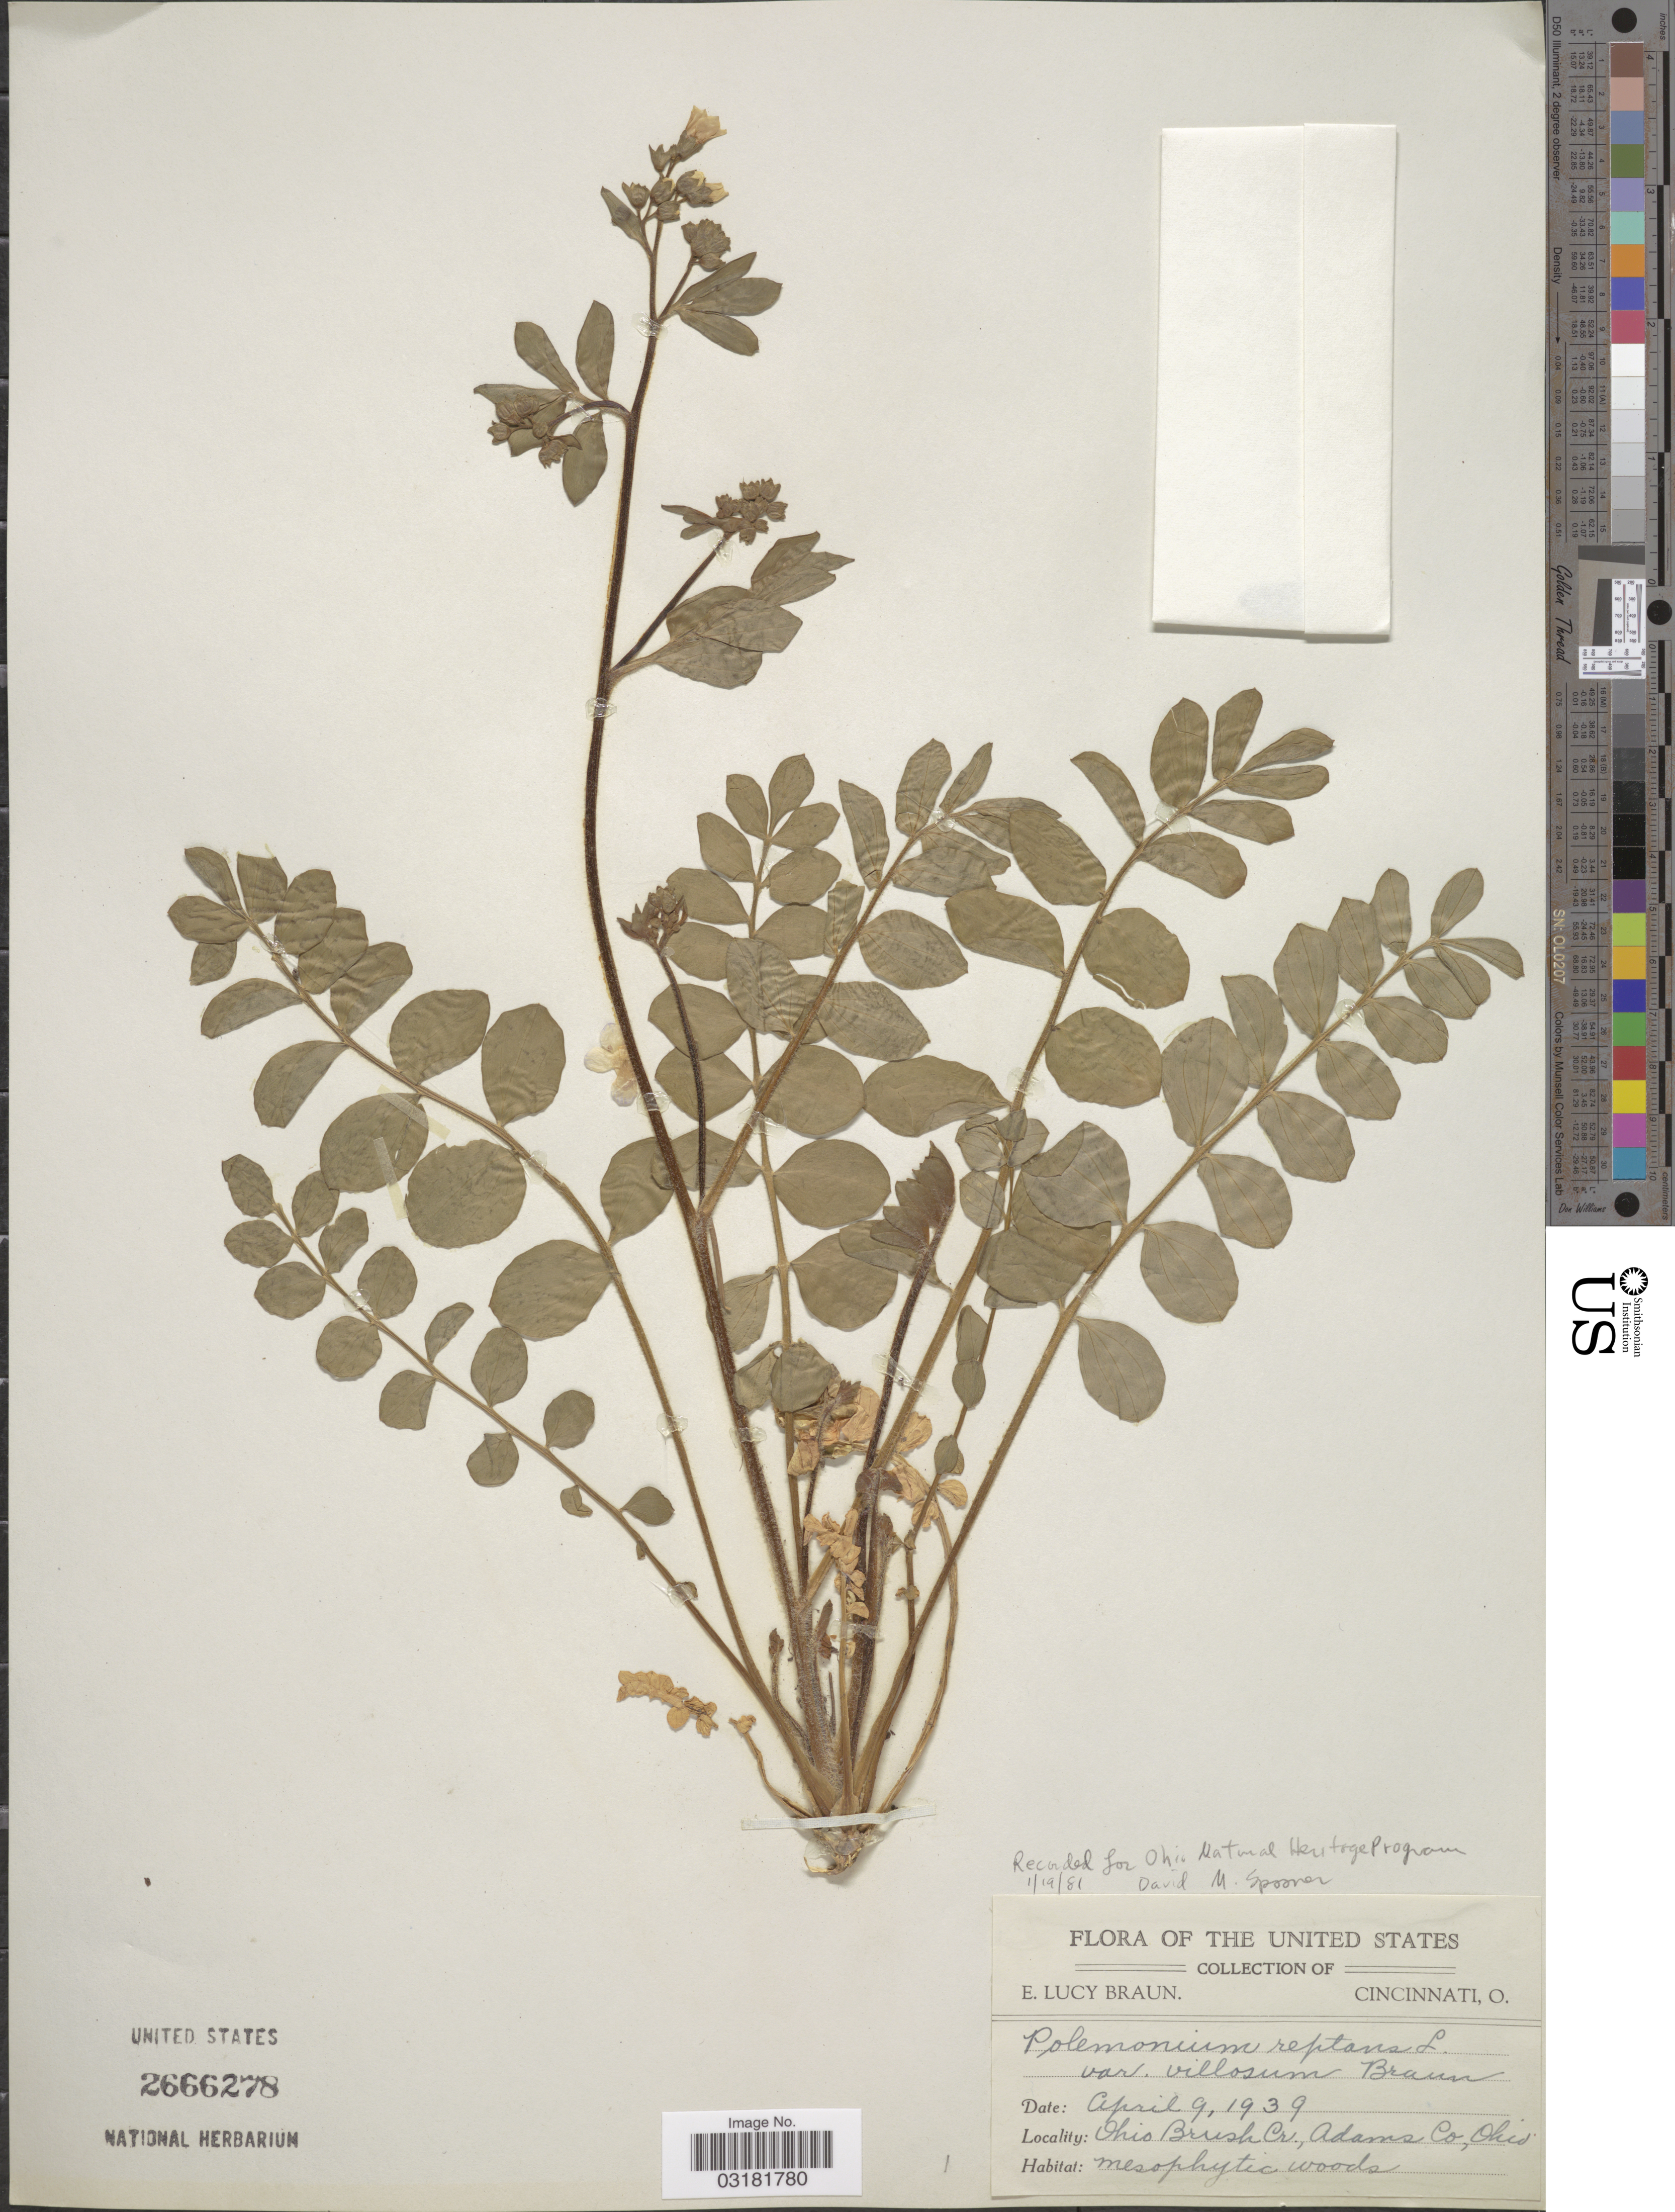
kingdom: Plantae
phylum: Tracheophyta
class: Magnoliopsida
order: Ericales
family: Polemoniaceae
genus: Polemonium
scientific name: Polemonium reptans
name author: L.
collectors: E. L. Braun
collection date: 1939-04-09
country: United States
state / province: Ohio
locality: Ohio Brush Cr., Adams Co. O.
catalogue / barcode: US 2666278